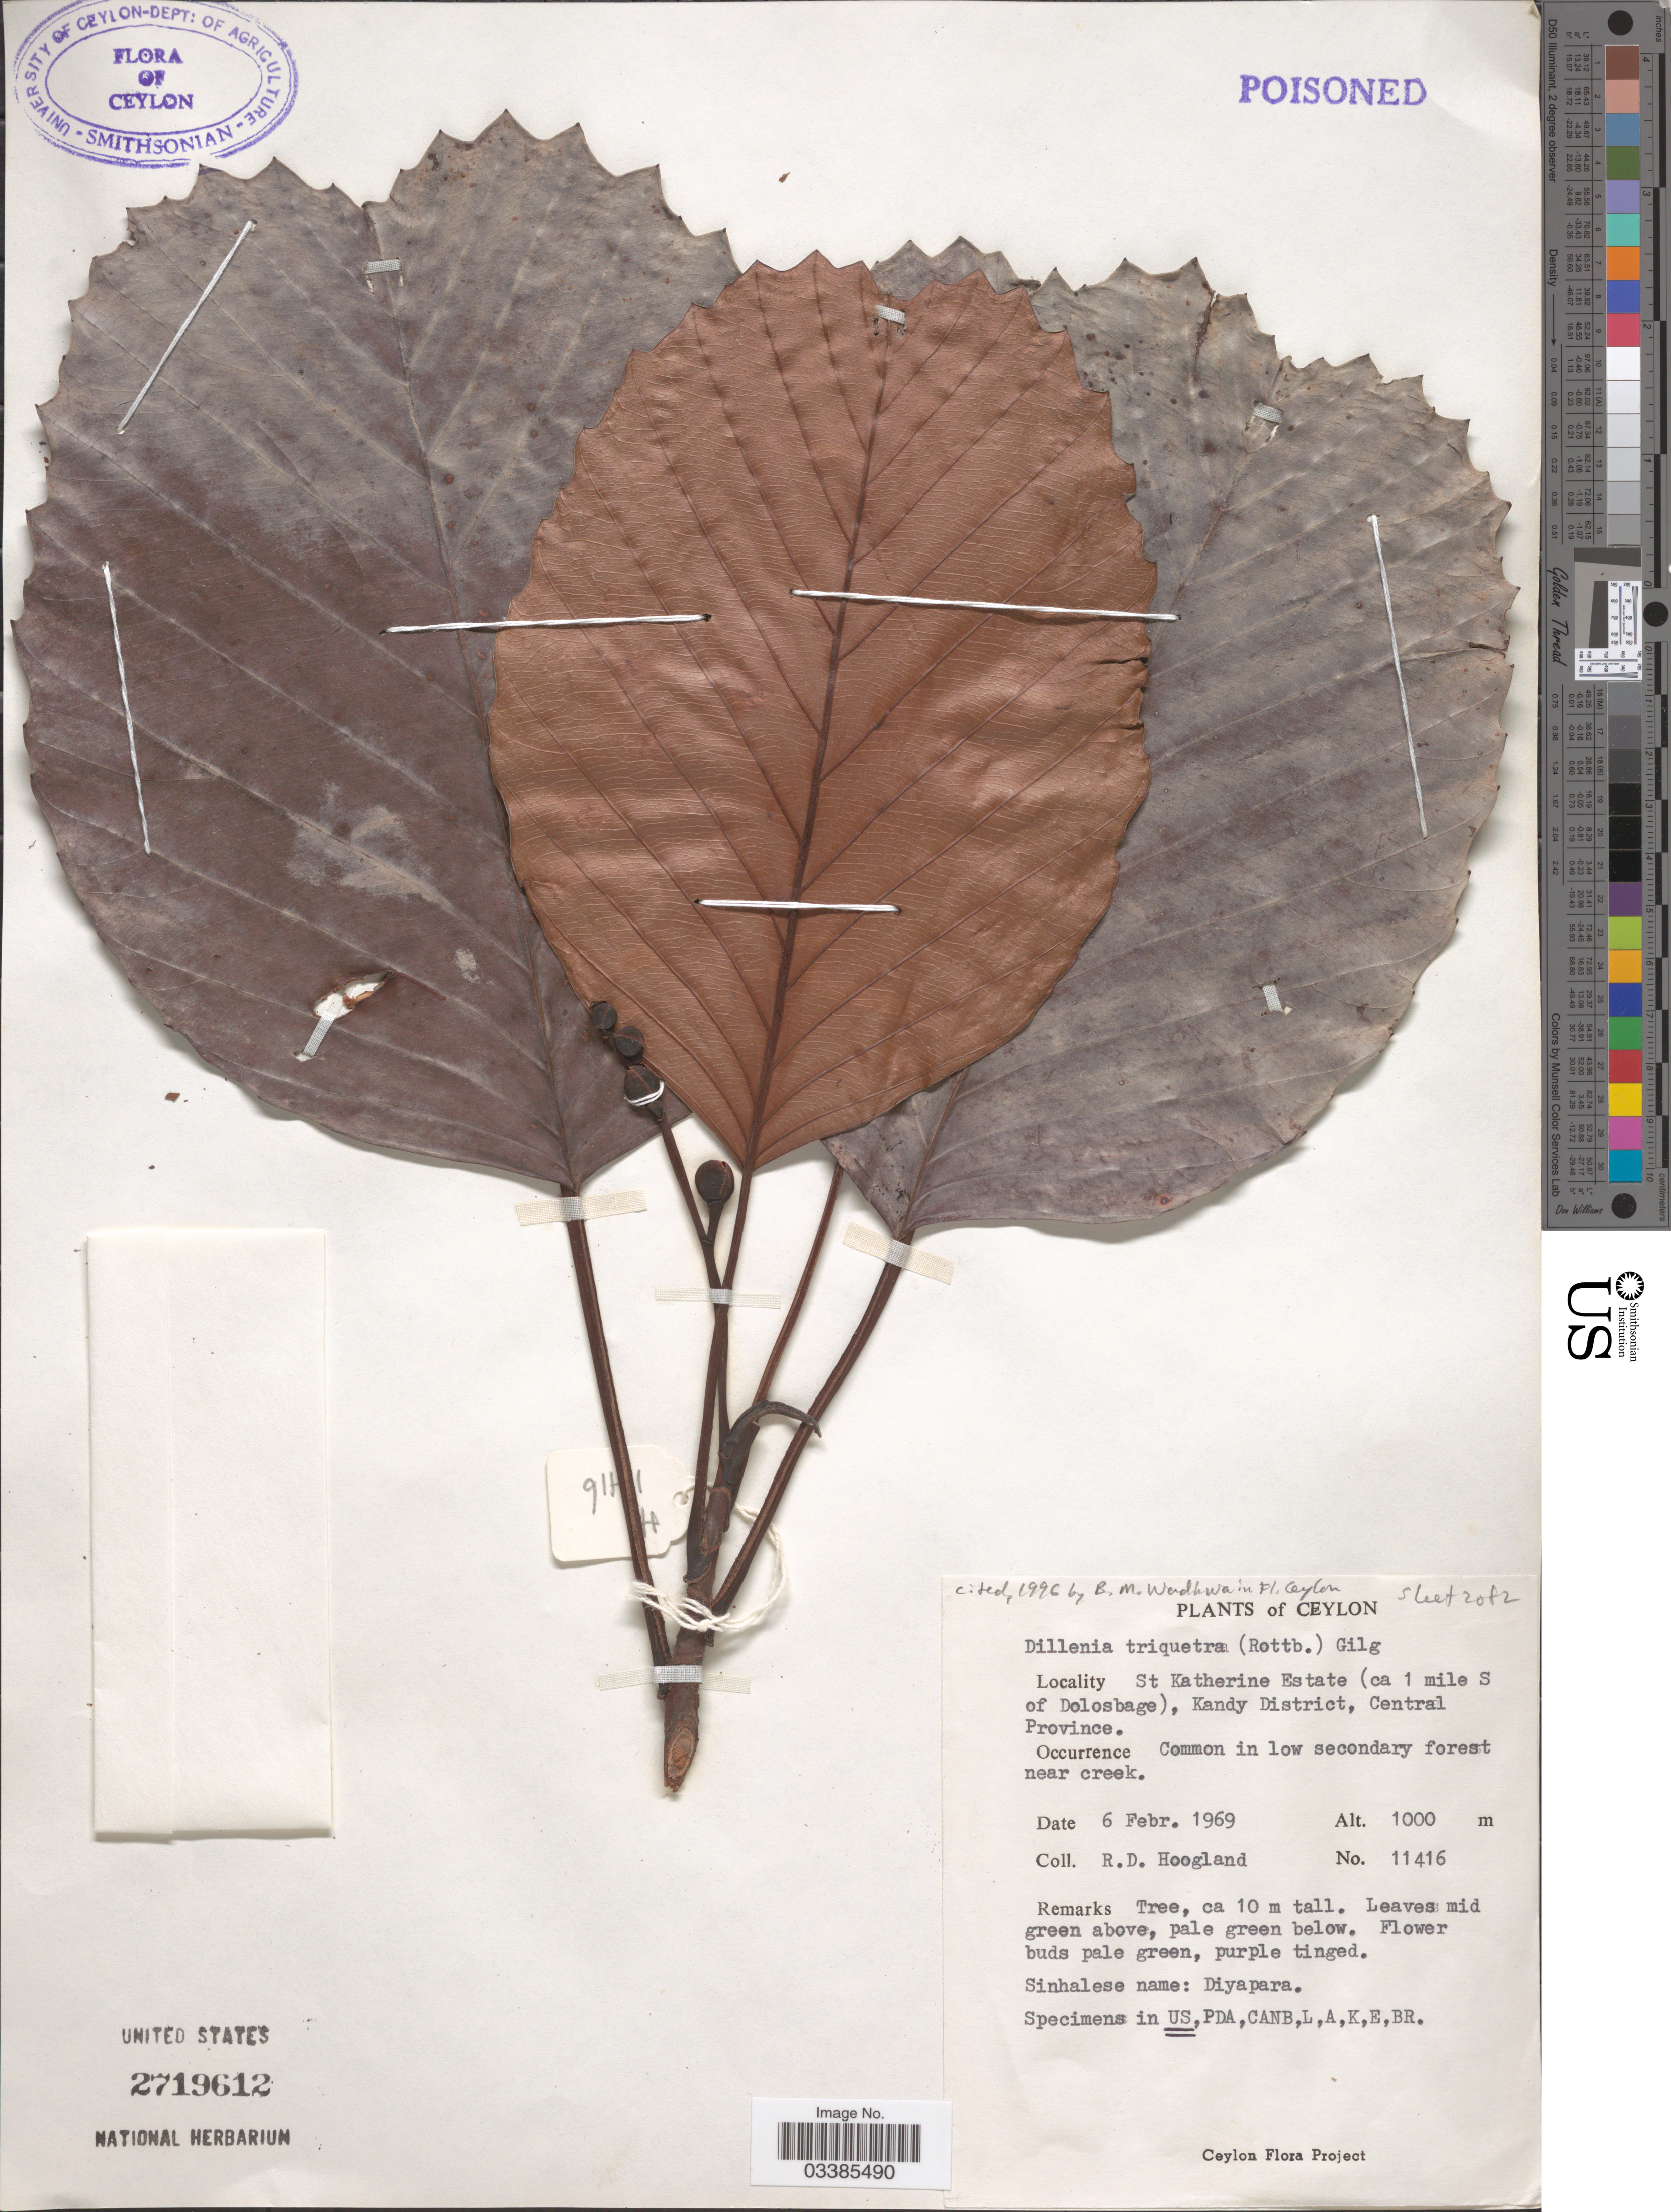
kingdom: Plantae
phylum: Tracheophyta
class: Magnoliopsida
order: Dilleniales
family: Dilleniaceae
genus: Dillenia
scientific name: Dillenia triquetra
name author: (Rottb.) Gilg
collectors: R. D. Hoogland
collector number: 11416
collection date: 1969-02-06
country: Sri Lanka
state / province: Central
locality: Ceylon. St Katherine Estate (ca 1 mile S of Dolosbage), Kandy District.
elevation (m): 1000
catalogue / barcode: US 2719612